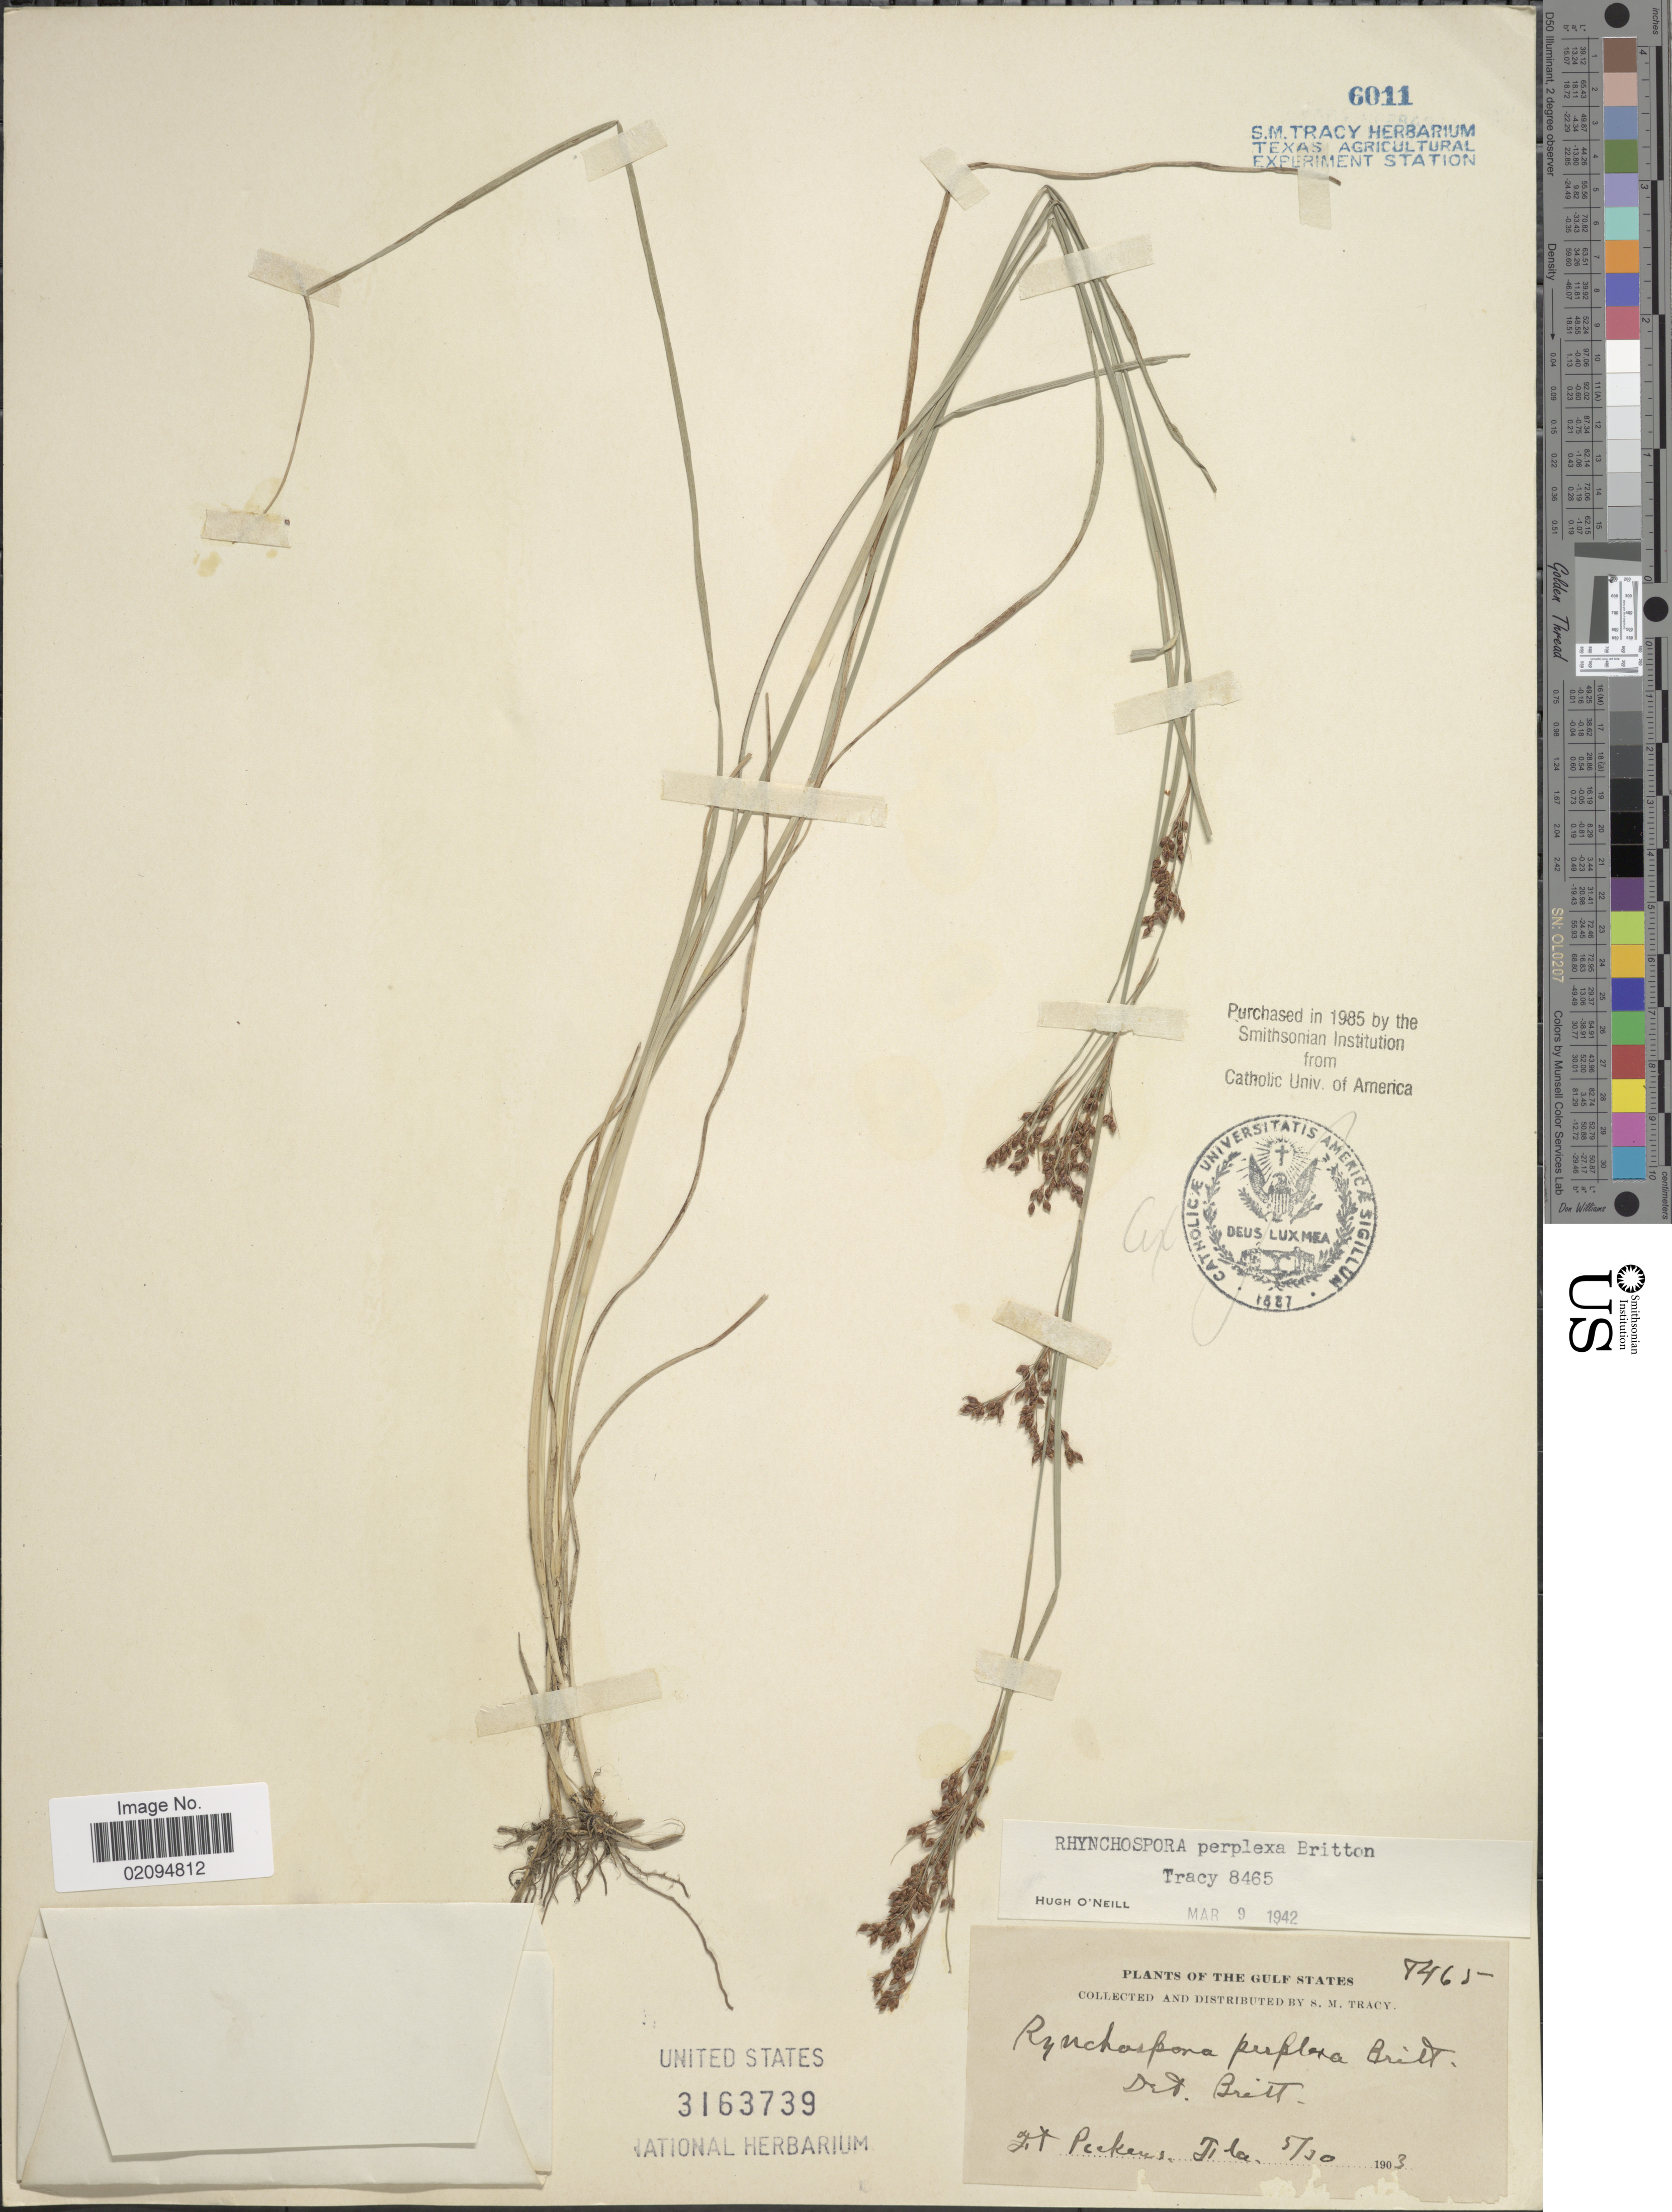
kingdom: Plantae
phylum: Tracheophyta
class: Liliopsida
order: Poales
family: Cyperaceae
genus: Rhynchospora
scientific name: Rhynchospora perplexa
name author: Britton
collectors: S. M. Tracy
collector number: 7465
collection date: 1903-05-30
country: United States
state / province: Florida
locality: The Gulf States, Ft. Pickens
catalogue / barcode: US 3163739